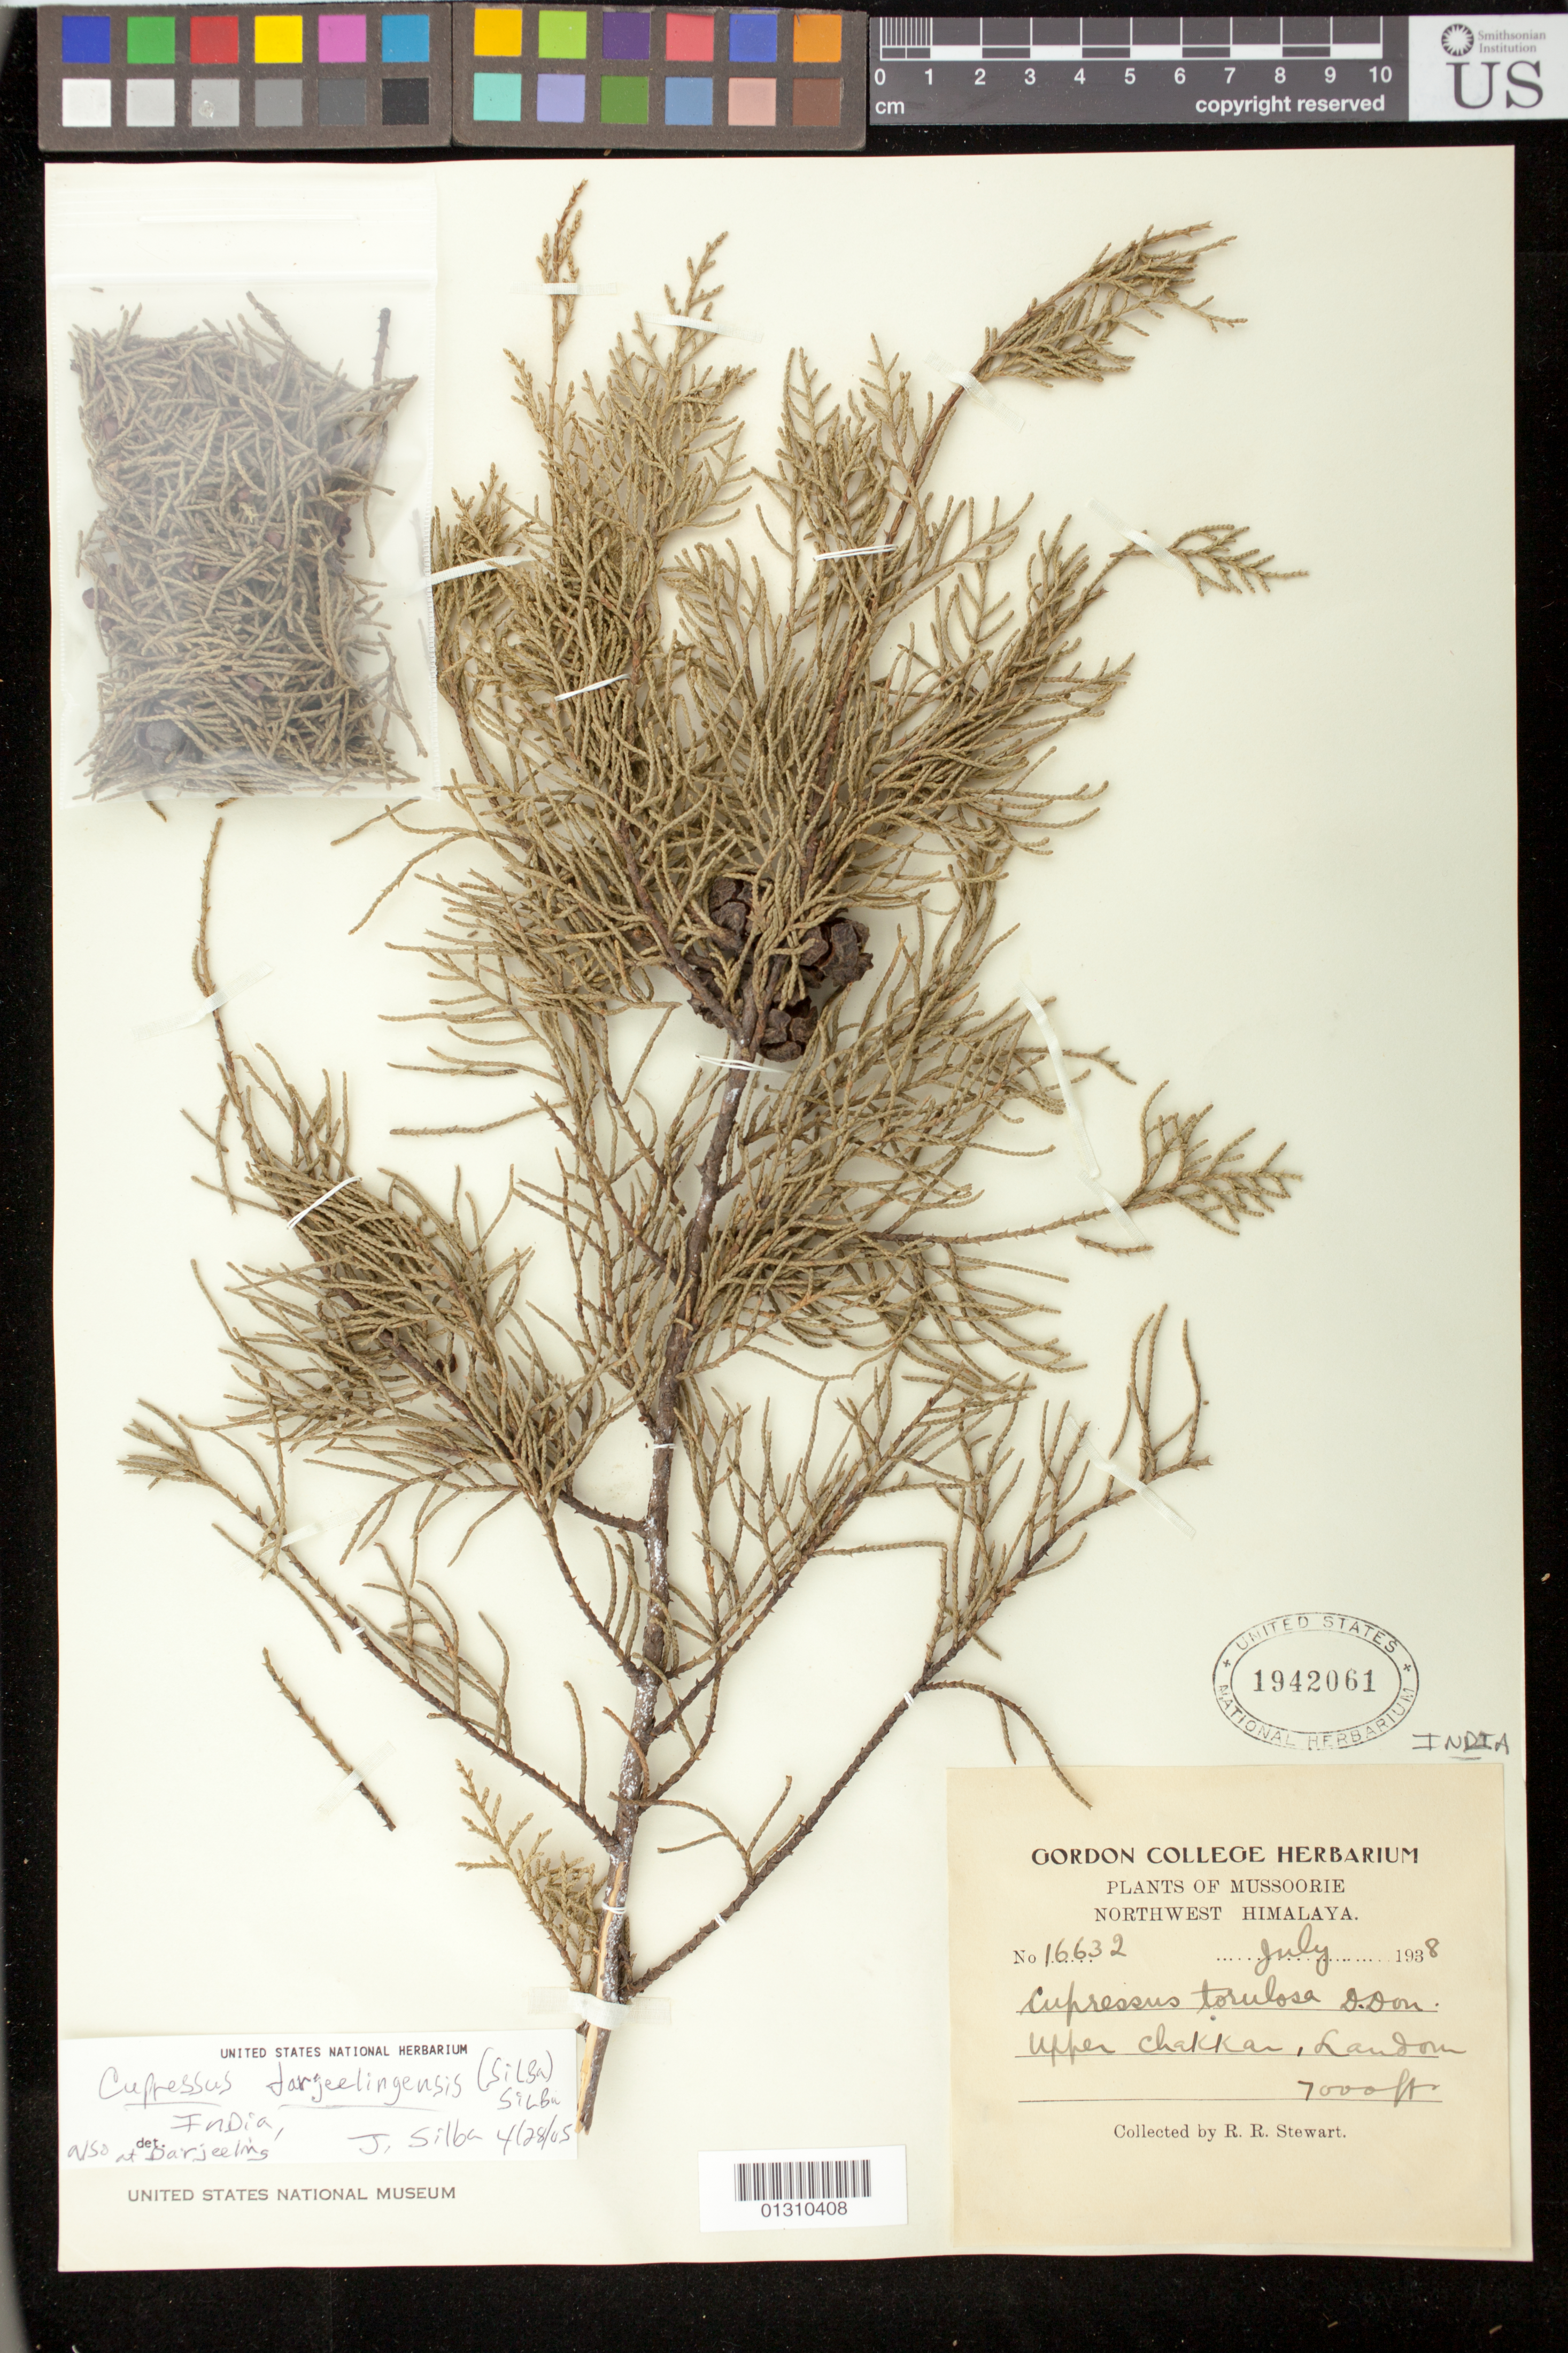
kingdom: Plantae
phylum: Tracheophyta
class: Pinopsida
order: Pinales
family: Cupressaceae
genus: Cupressus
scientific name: Cupressus cashmeriana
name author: Royle ex Carrière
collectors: R. R. Stewart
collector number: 16632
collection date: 1938-07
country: India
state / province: Uttarakhand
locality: Northwest Himalaya, Upper Chakka, Landour. Mussoorie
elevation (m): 2134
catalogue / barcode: US 1942061